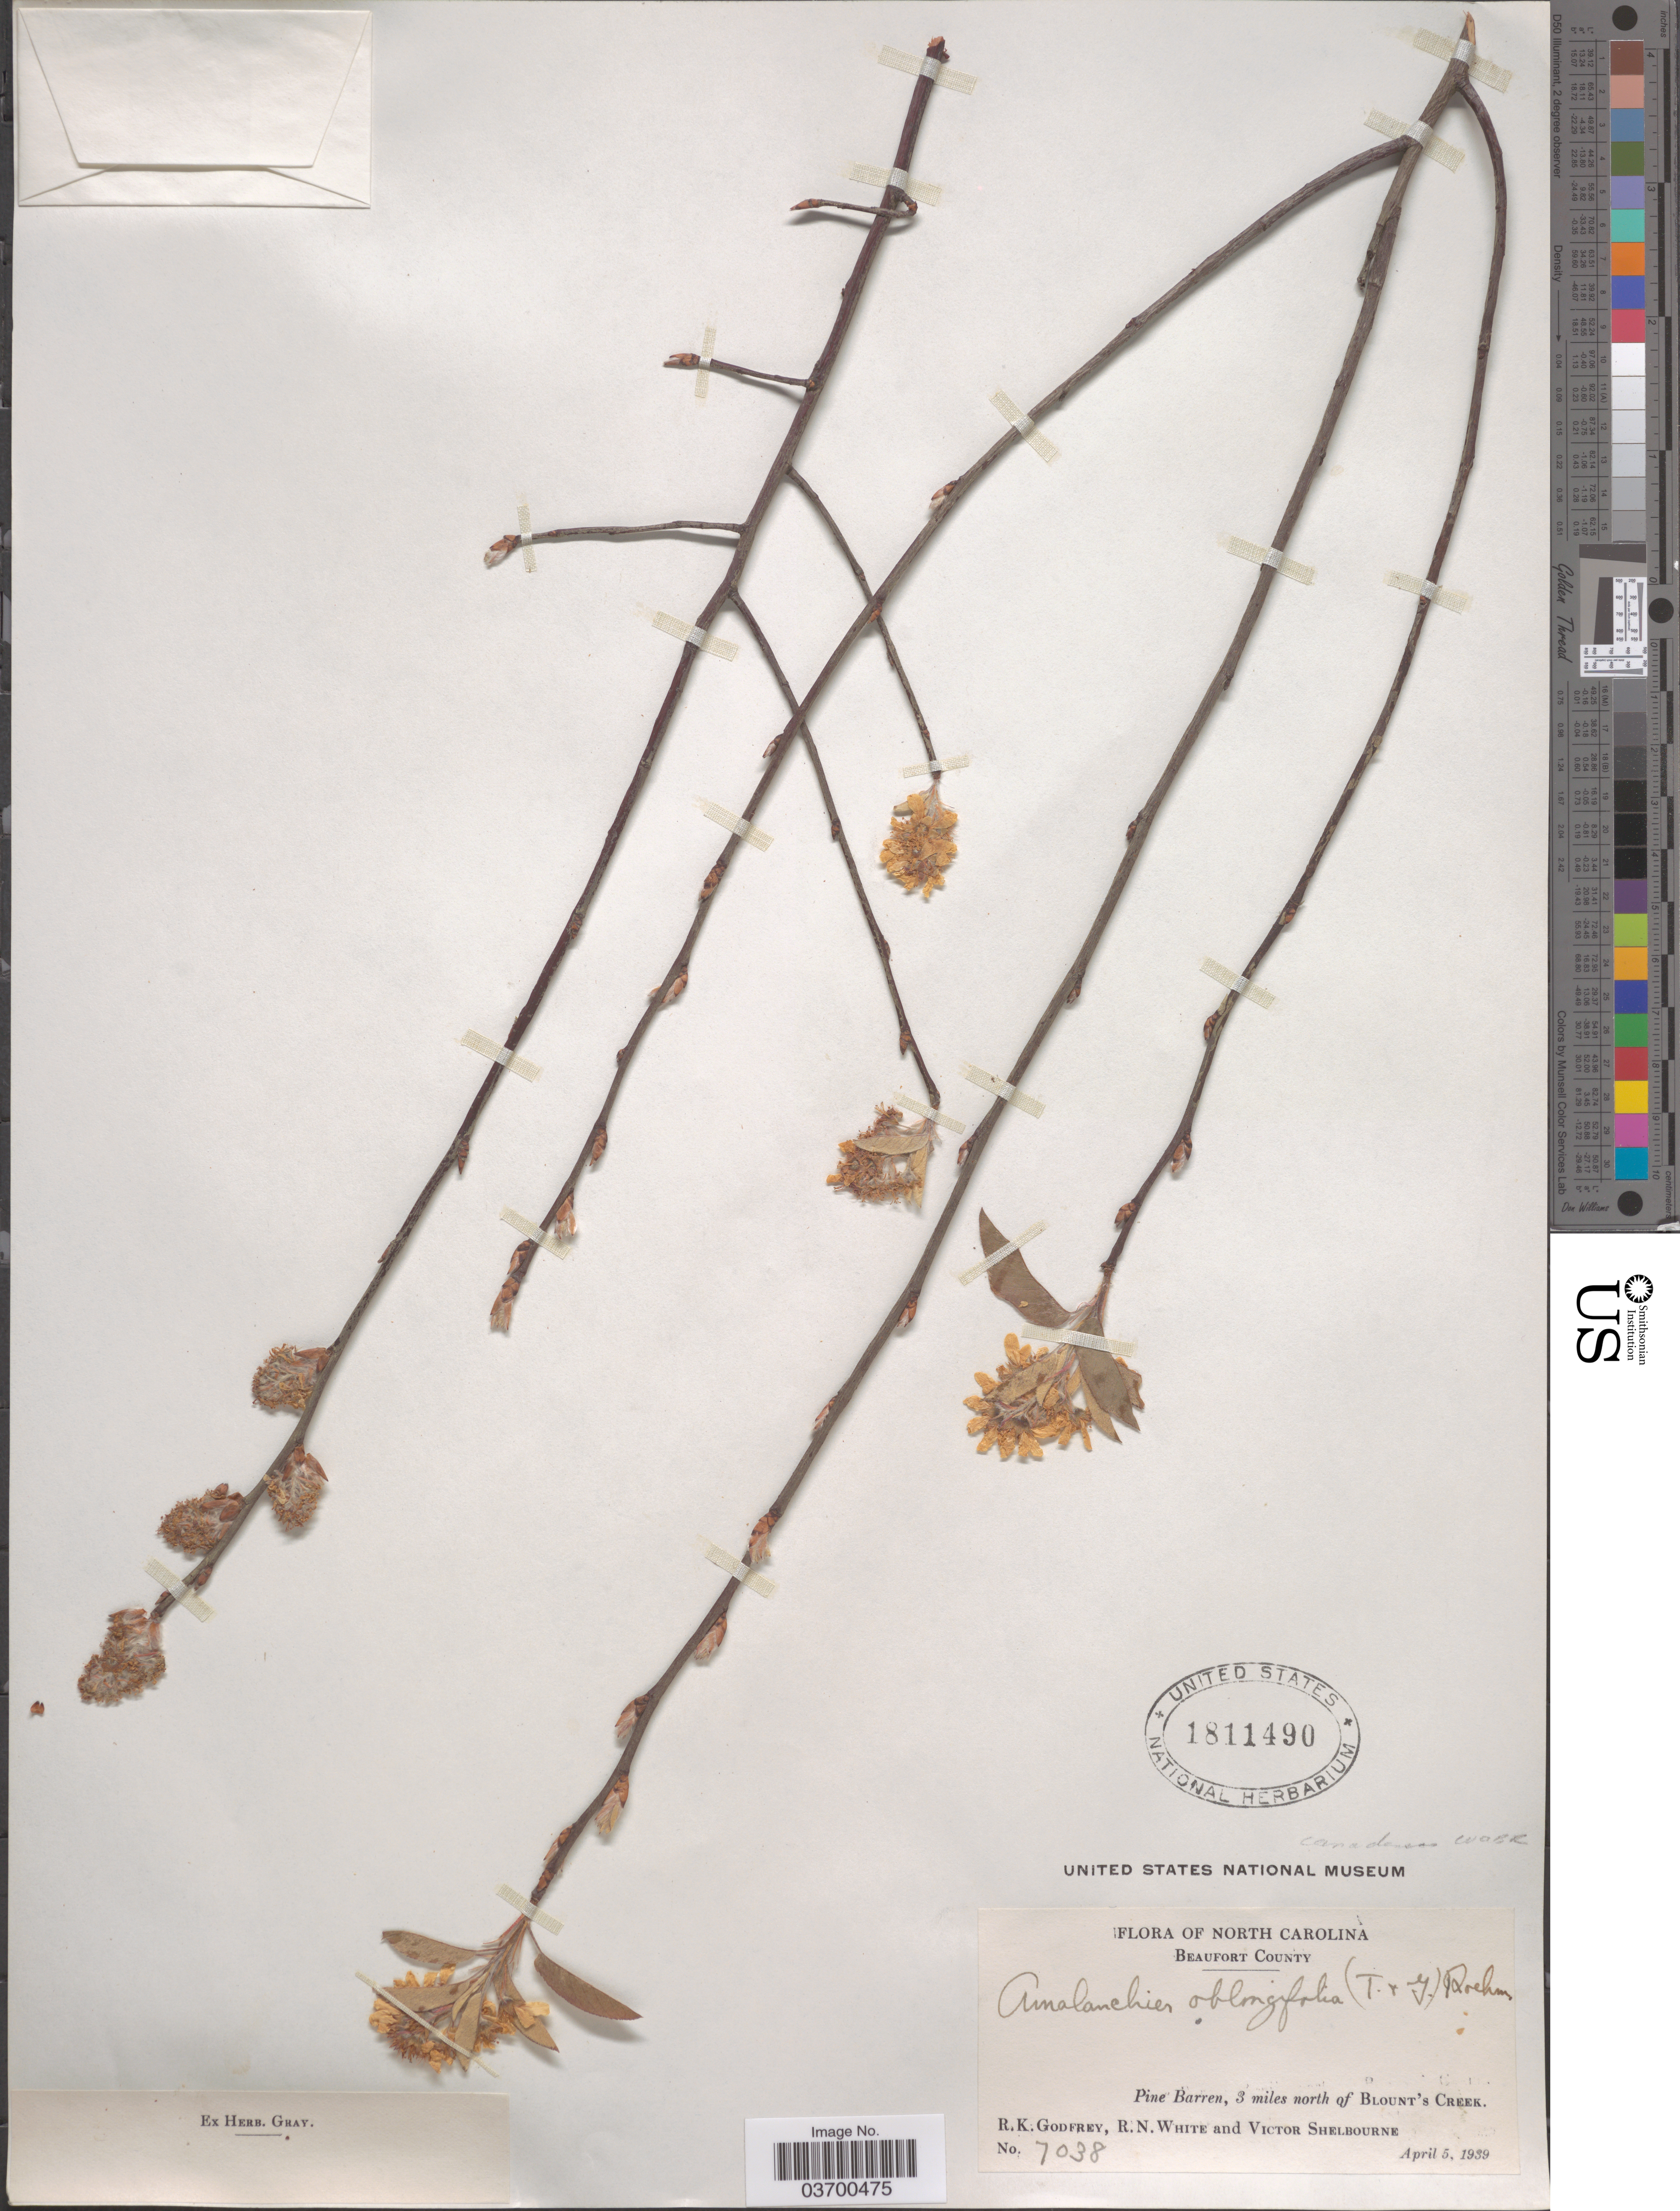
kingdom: Plantae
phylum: Tracheophyta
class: Magnoliopsida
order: Rosales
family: Rosaceae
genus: Amelanchier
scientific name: Amelanchier canadensis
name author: (L.) Medic.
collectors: R. K. Godfrey, R. N. White & V. Shelbourne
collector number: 7038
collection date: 1939-04-05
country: United States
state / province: North Carolina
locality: Beaufort County. Pine Barren, 3 miles north of Blount's Creek.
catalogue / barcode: US 1811490